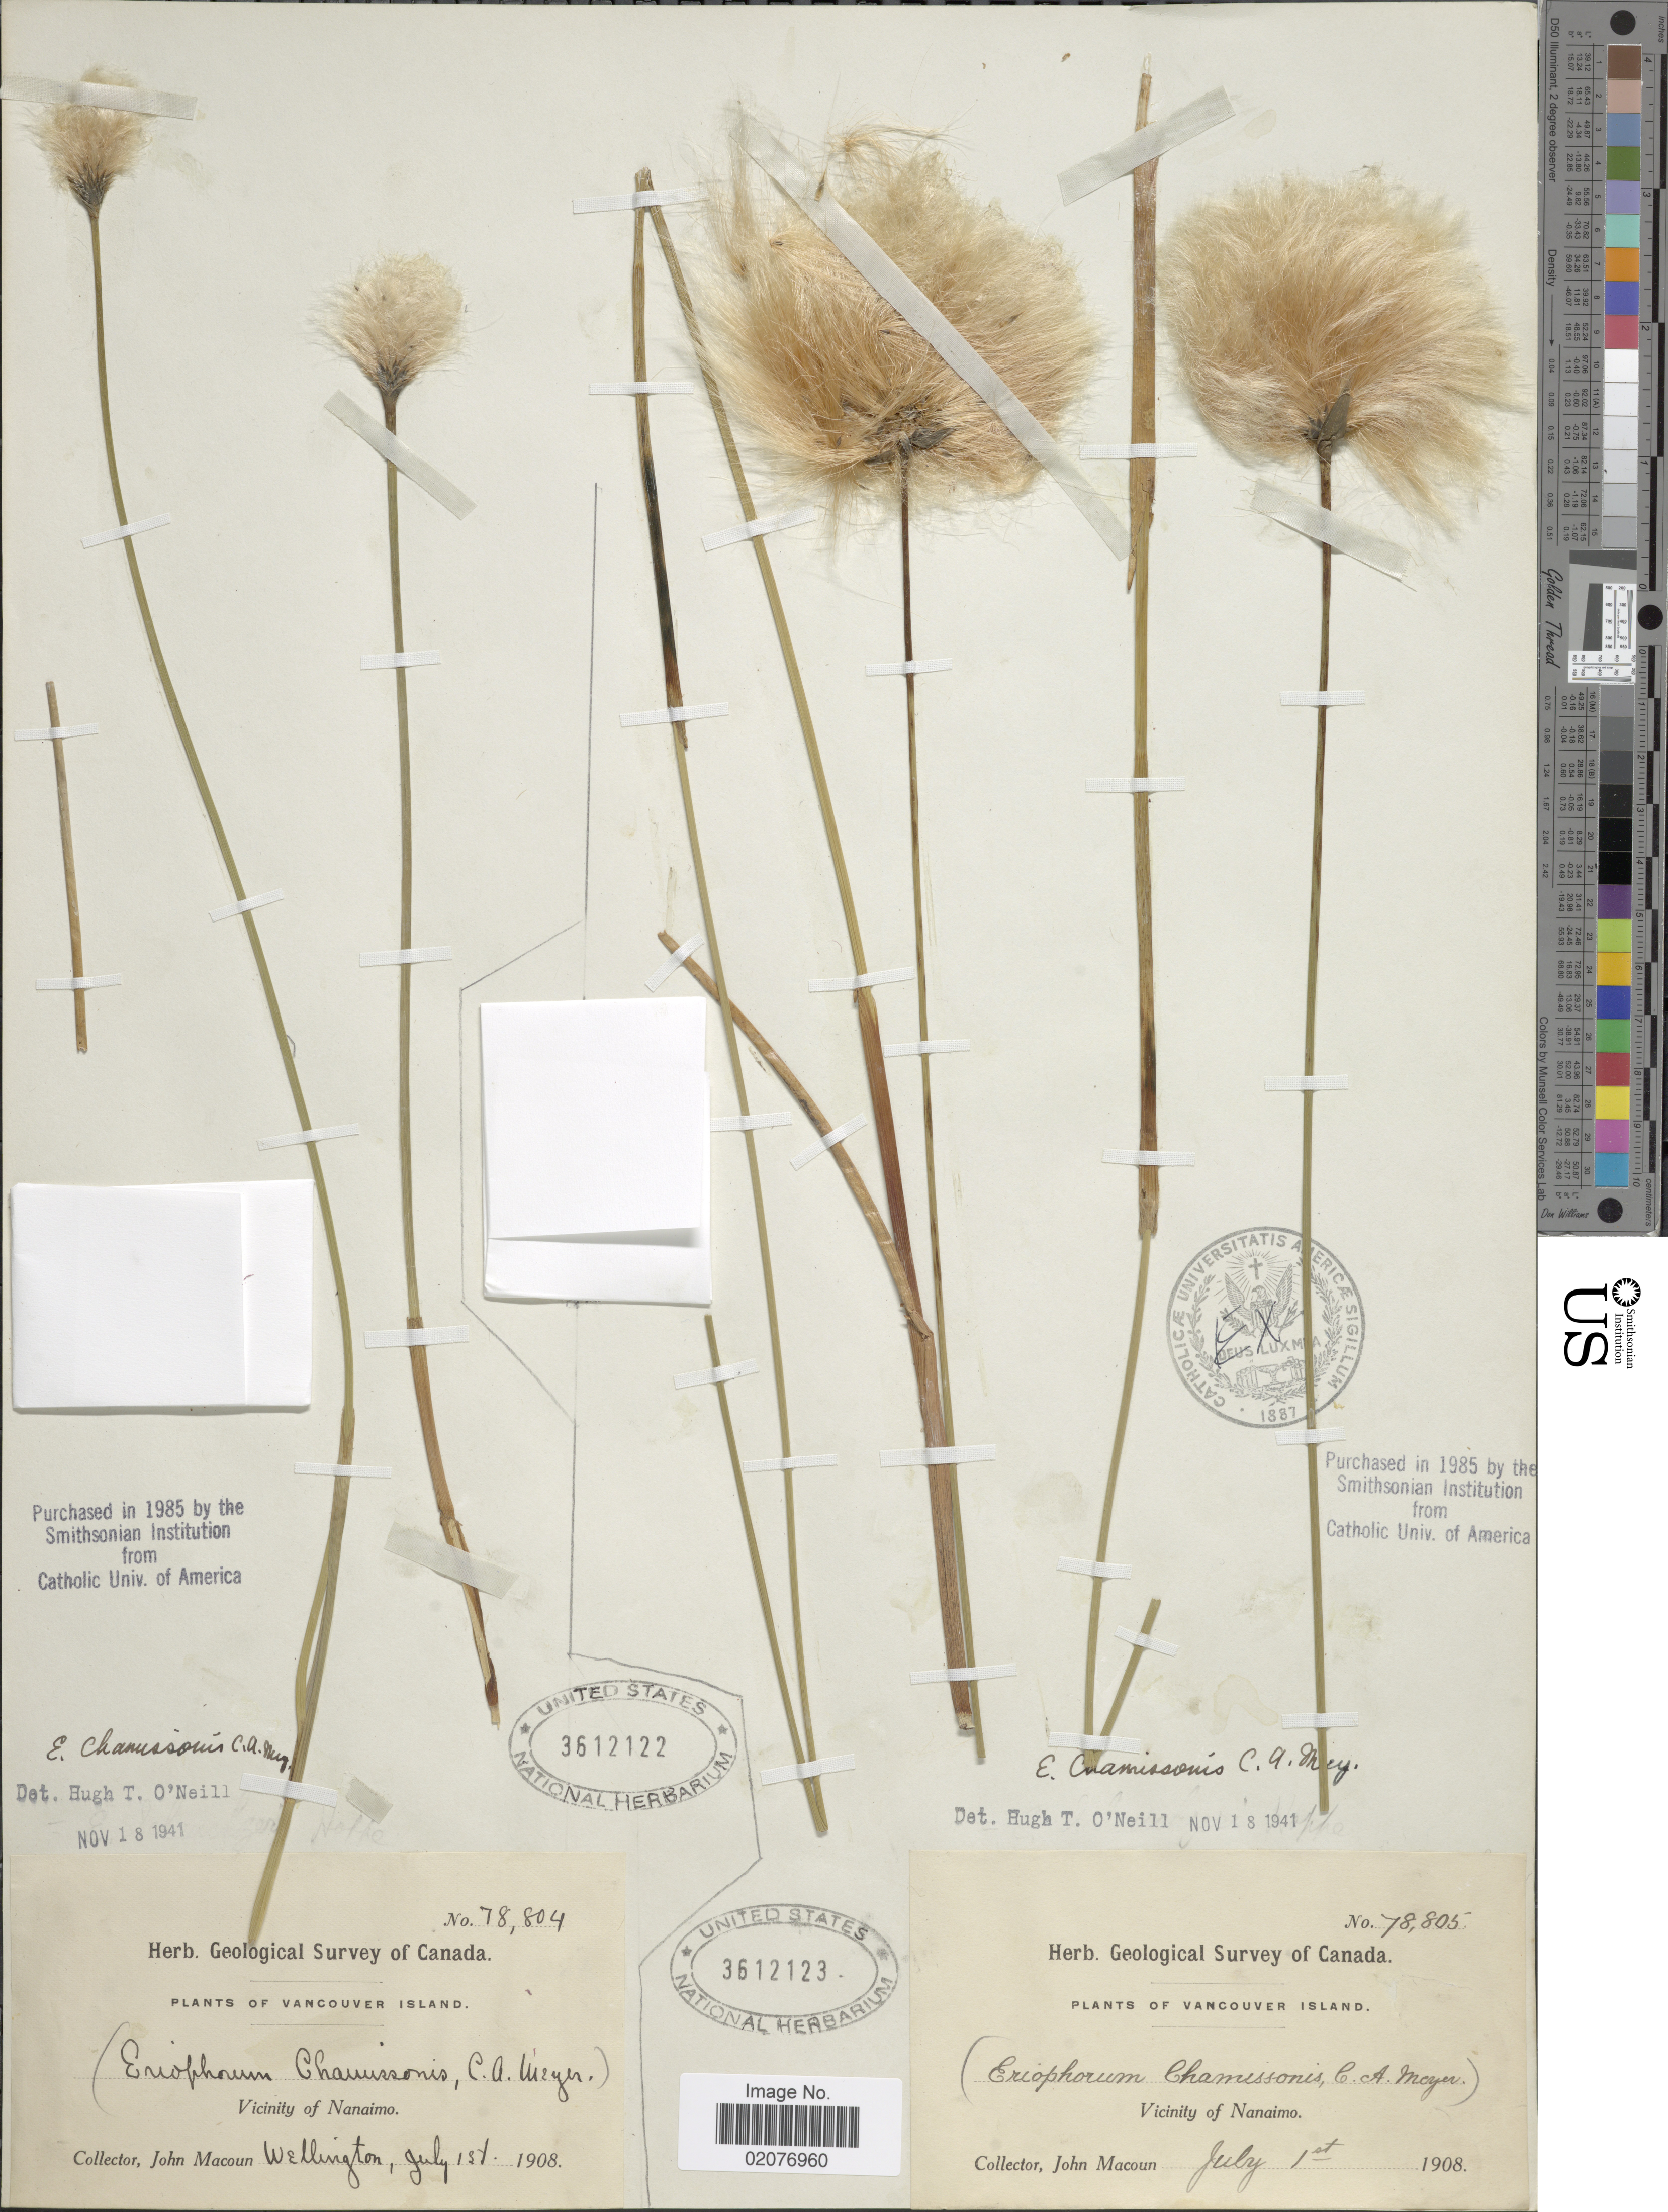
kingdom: Plantae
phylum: Tracheophyta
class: Liliopsida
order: Poales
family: Cyperaceae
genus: Eriophorum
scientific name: Eriophorum chamissonis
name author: C.A. Mey.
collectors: J. Macoun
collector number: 78804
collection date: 1908-07-01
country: Canada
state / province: British Columbia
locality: Vancouver Island, Vicinity of Nanaimo, Wellington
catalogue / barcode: US 3612122